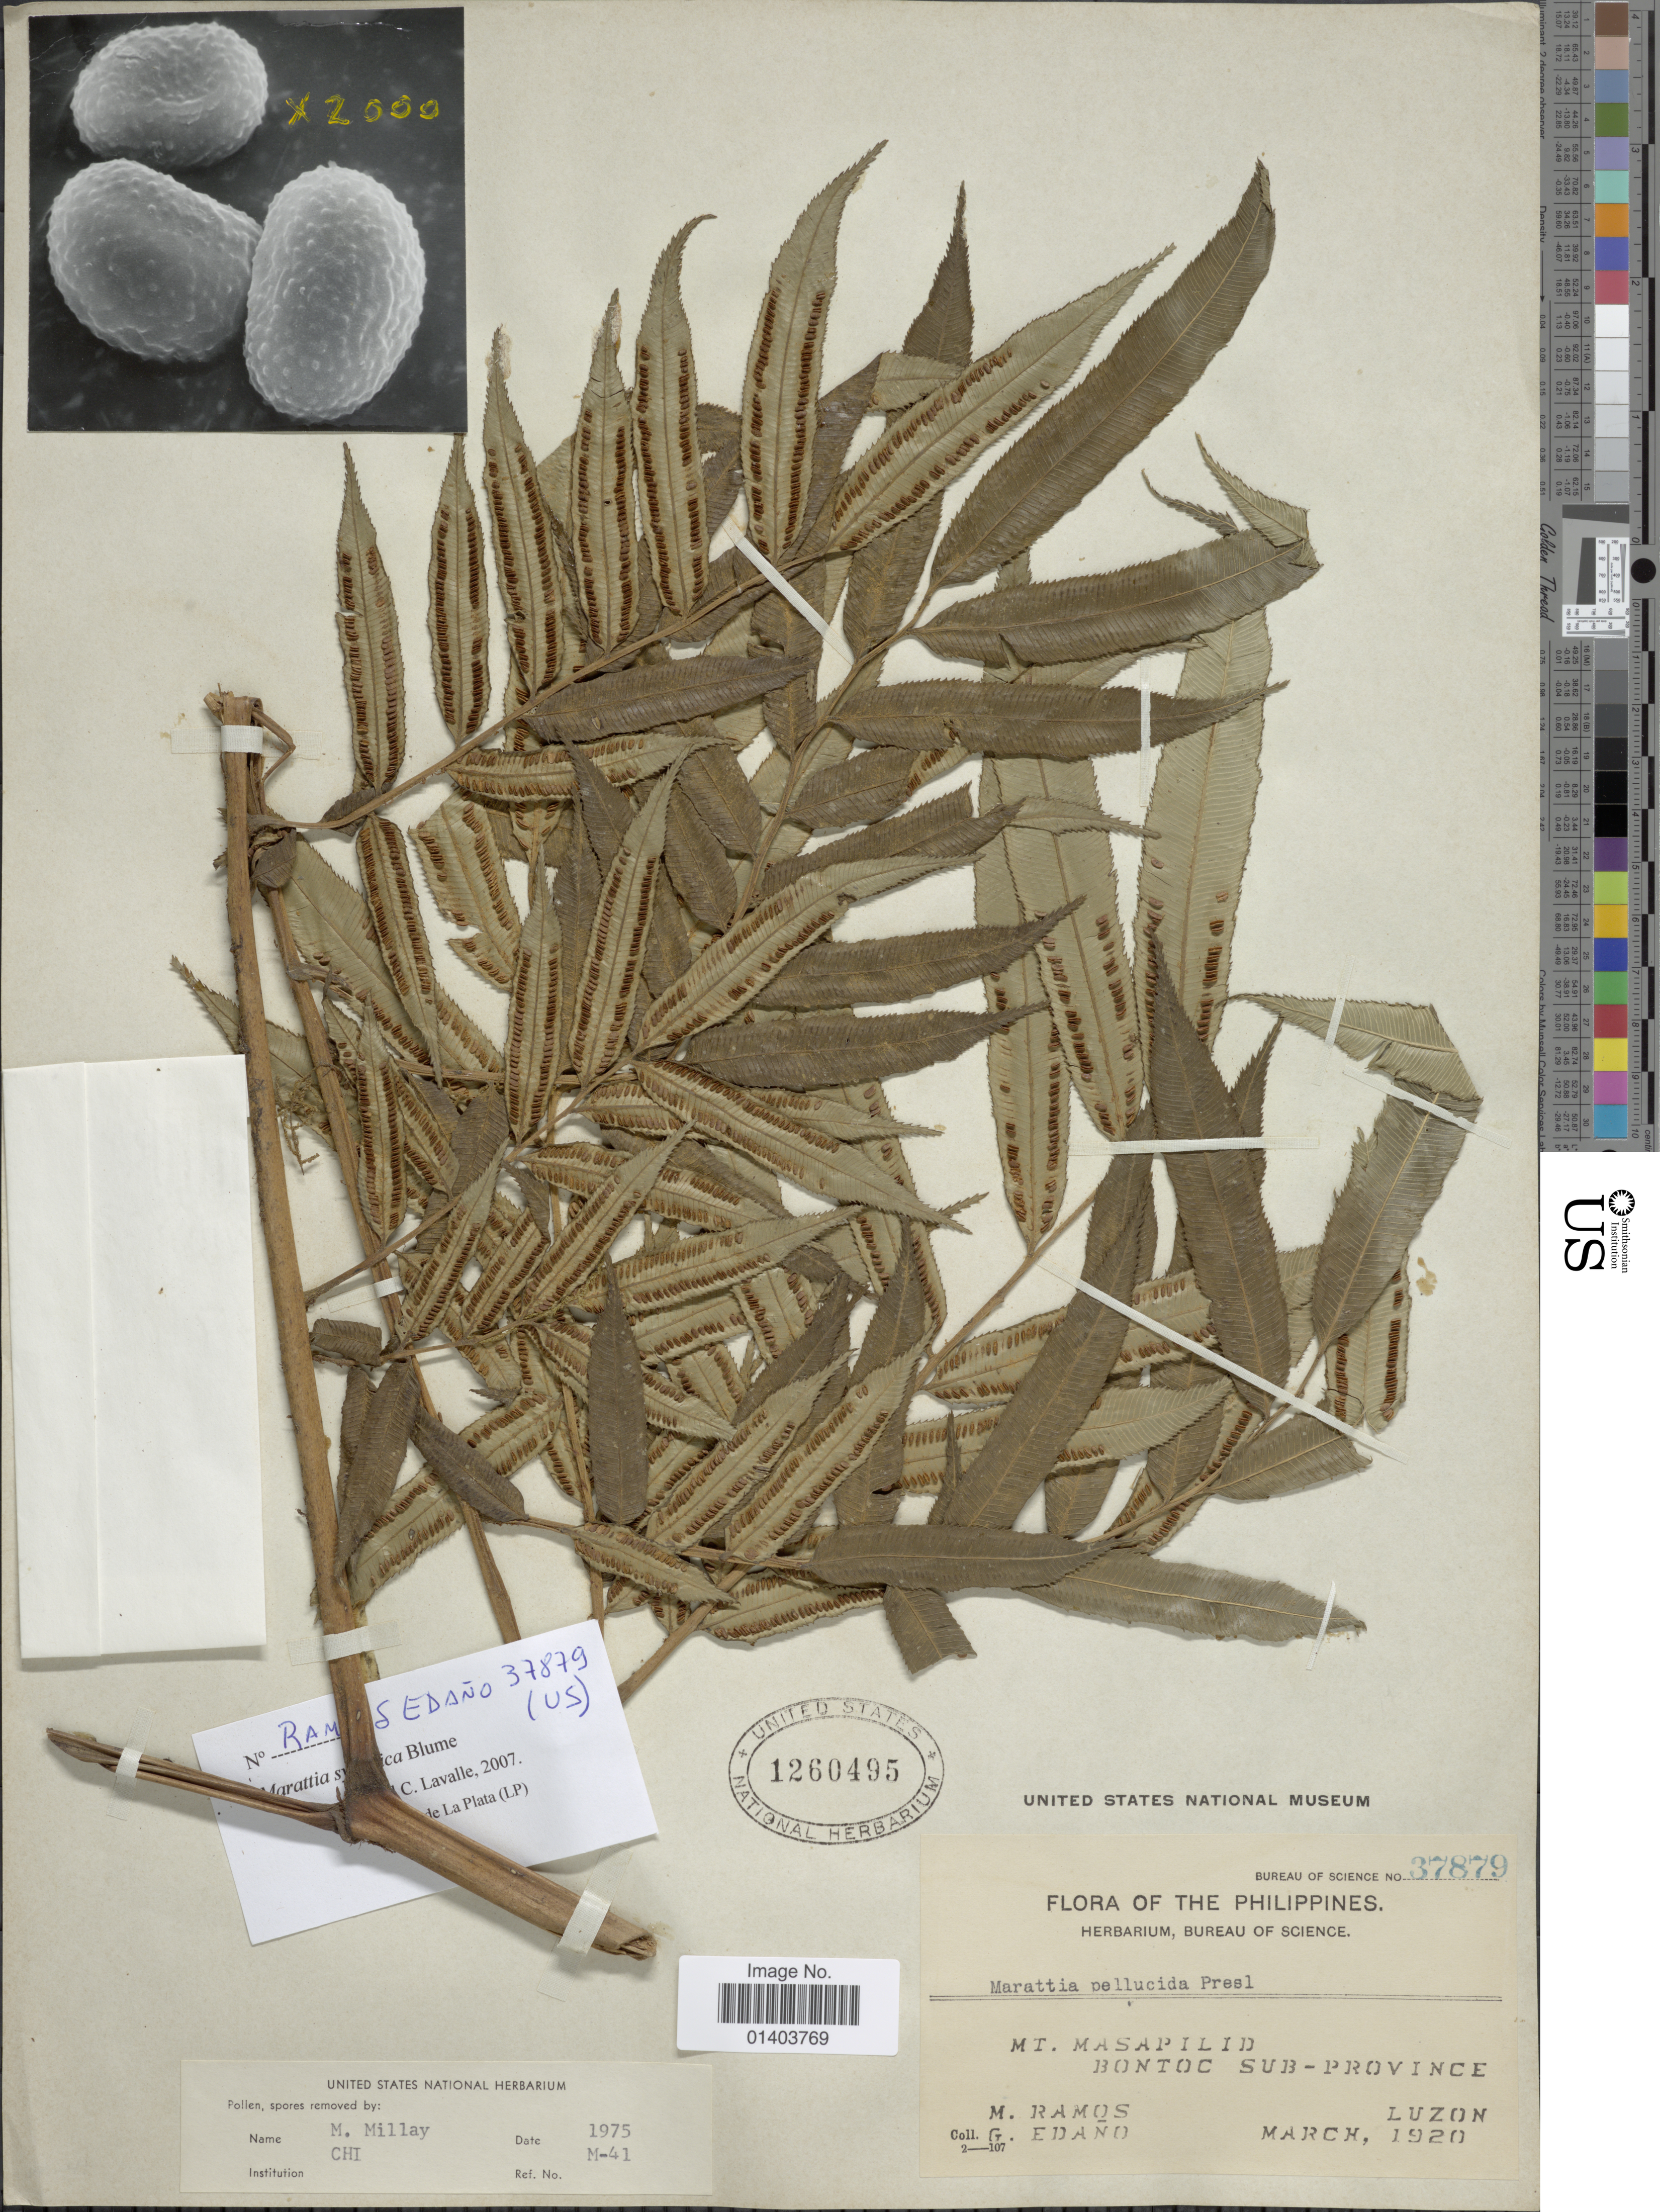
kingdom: Plantae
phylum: Tracheophyta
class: Polypodiopsida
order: Marattiales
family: Marattiaceae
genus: Ptisana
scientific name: Ptisana sylvatica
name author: (Blume) Murdock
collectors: M. Ramos & G. Edaño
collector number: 37879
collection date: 1920-03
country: Philippines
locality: Mt Masapilid Bontoc sub-province Luzon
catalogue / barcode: US 1260495